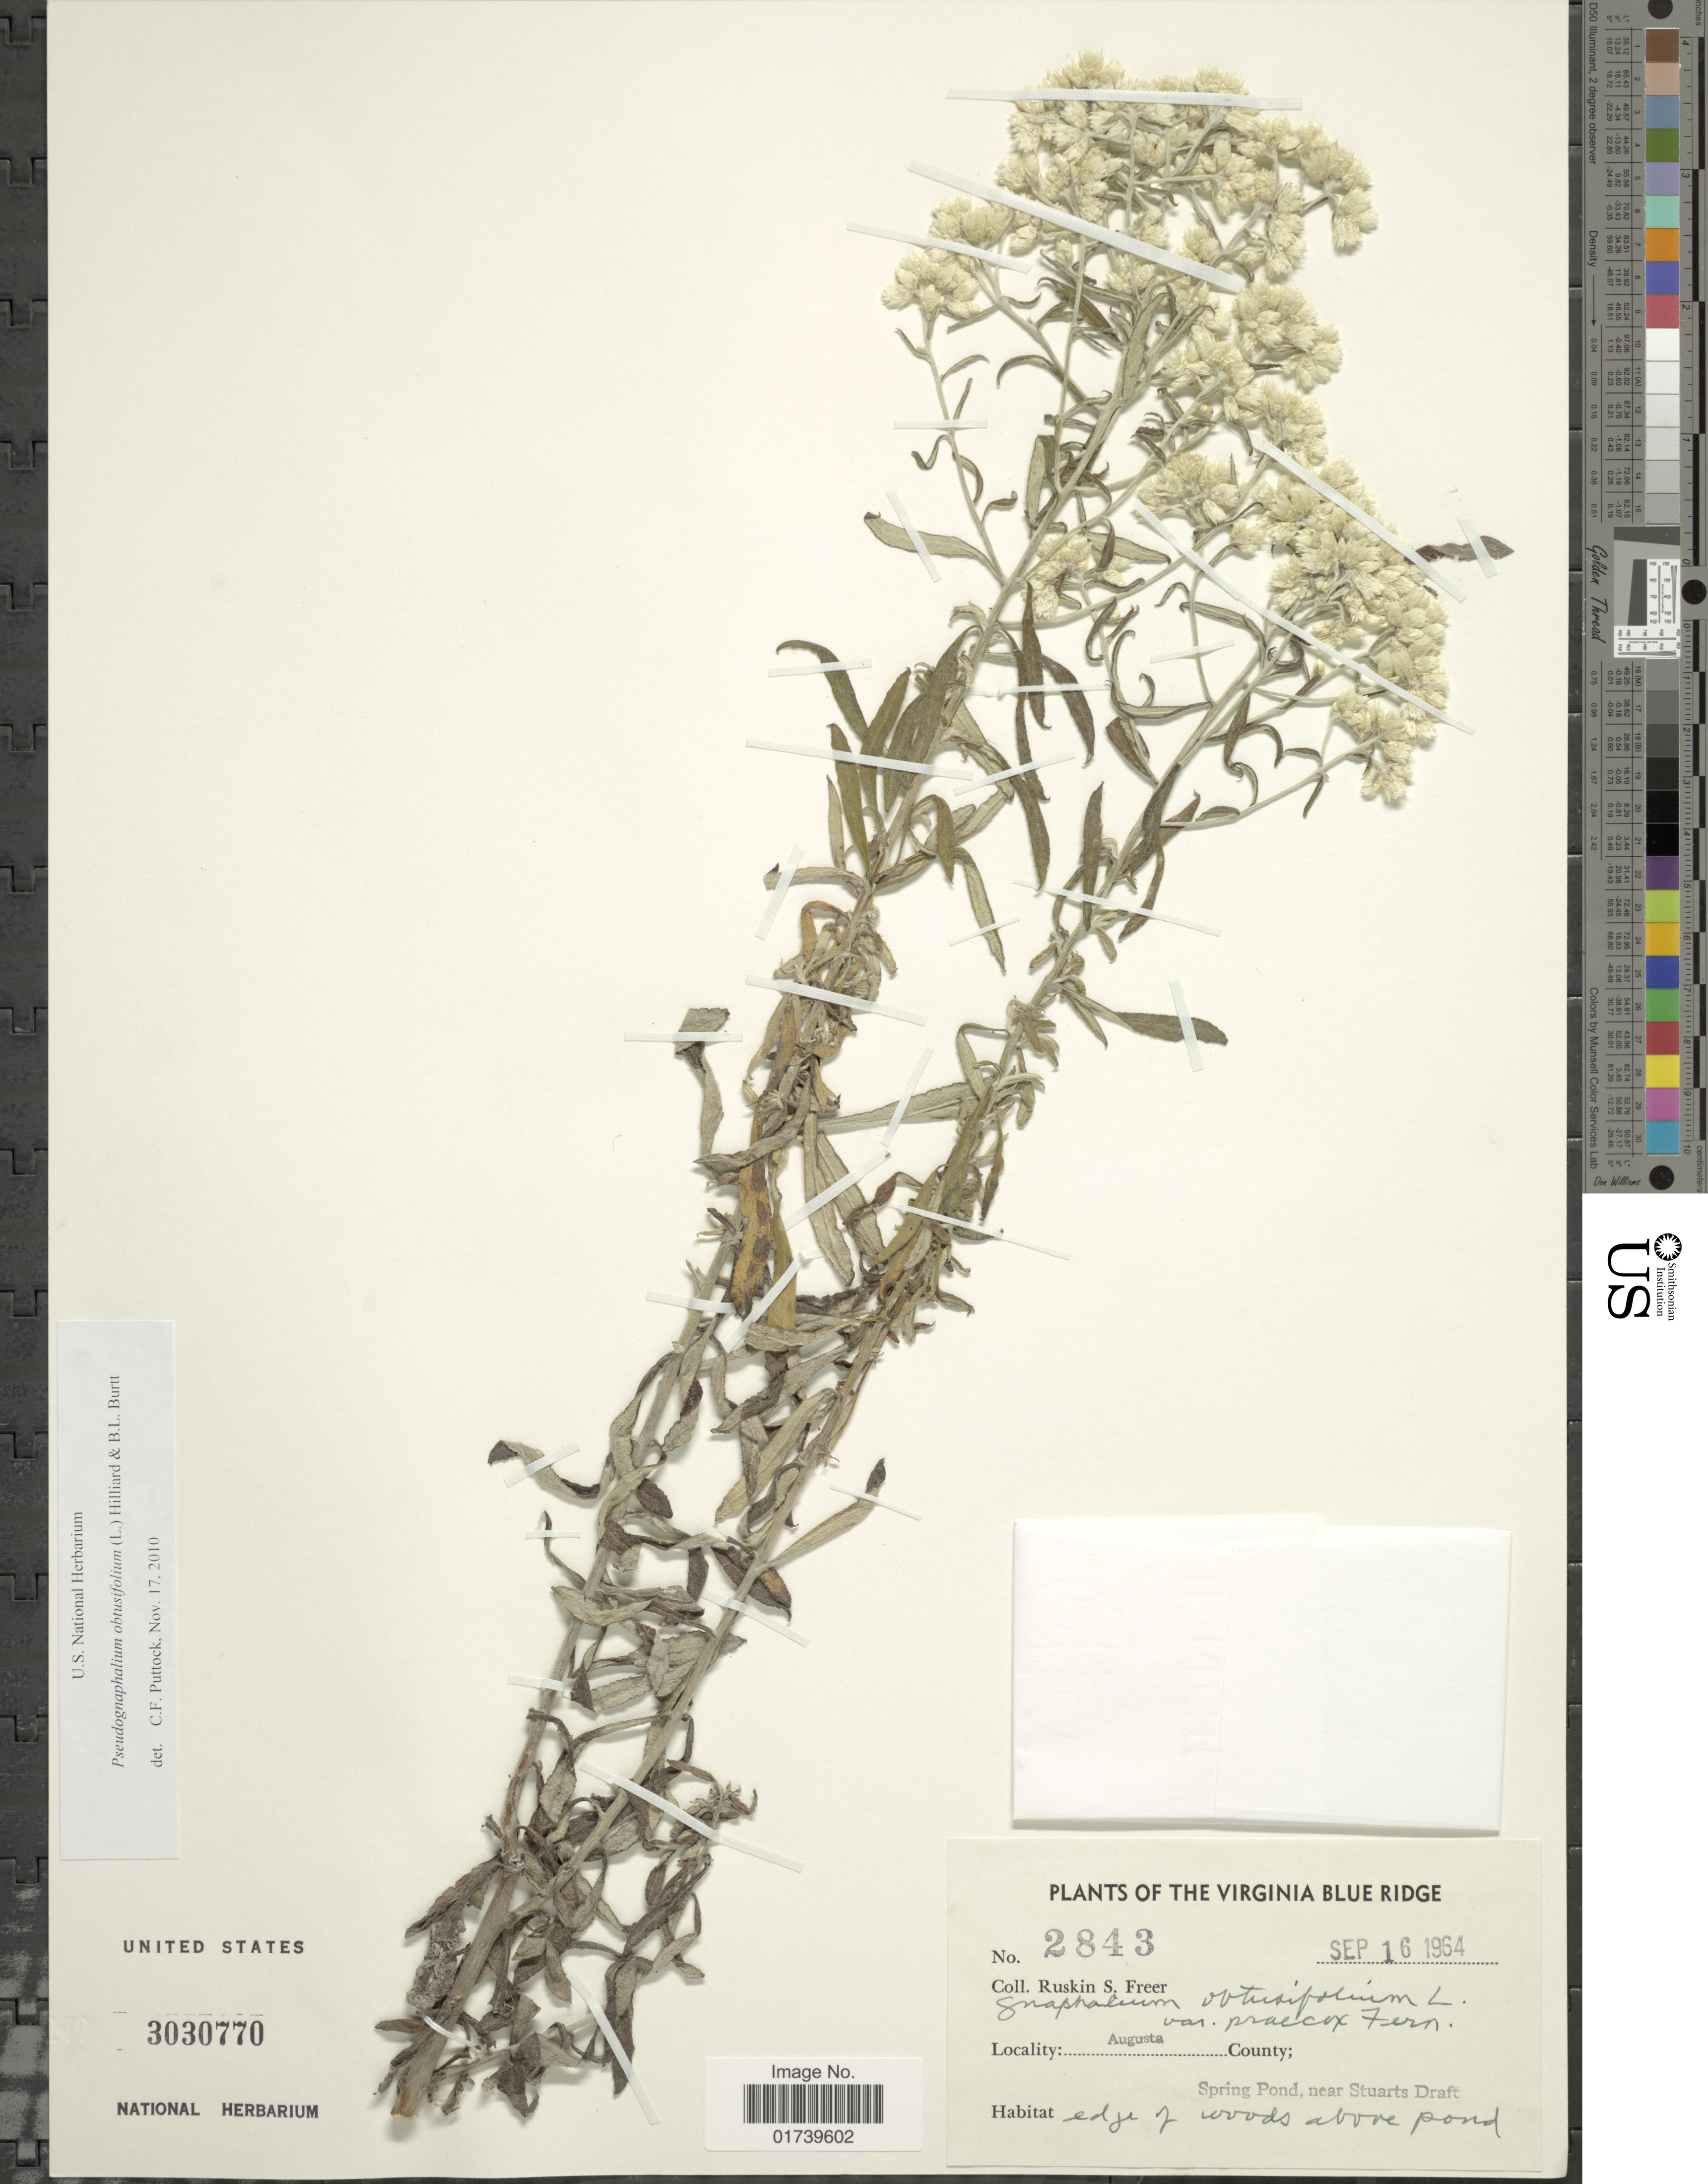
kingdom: Plantae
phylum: Tracheophyta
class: Magnoliopsida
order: Asterales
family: Asteraceae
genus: Pseudognaphalium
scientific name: Pseudognaphalium obtusifolium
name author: (L.) Hilliard & B.L. Burtt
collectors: R. Freer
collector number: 2843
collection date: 1964-09-16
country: United States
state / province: Virginia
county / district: Augusta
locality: Virginia Blue Ridge, Augusta County, Spring Pond, near Stuarts Draft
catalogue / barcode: US 3030770